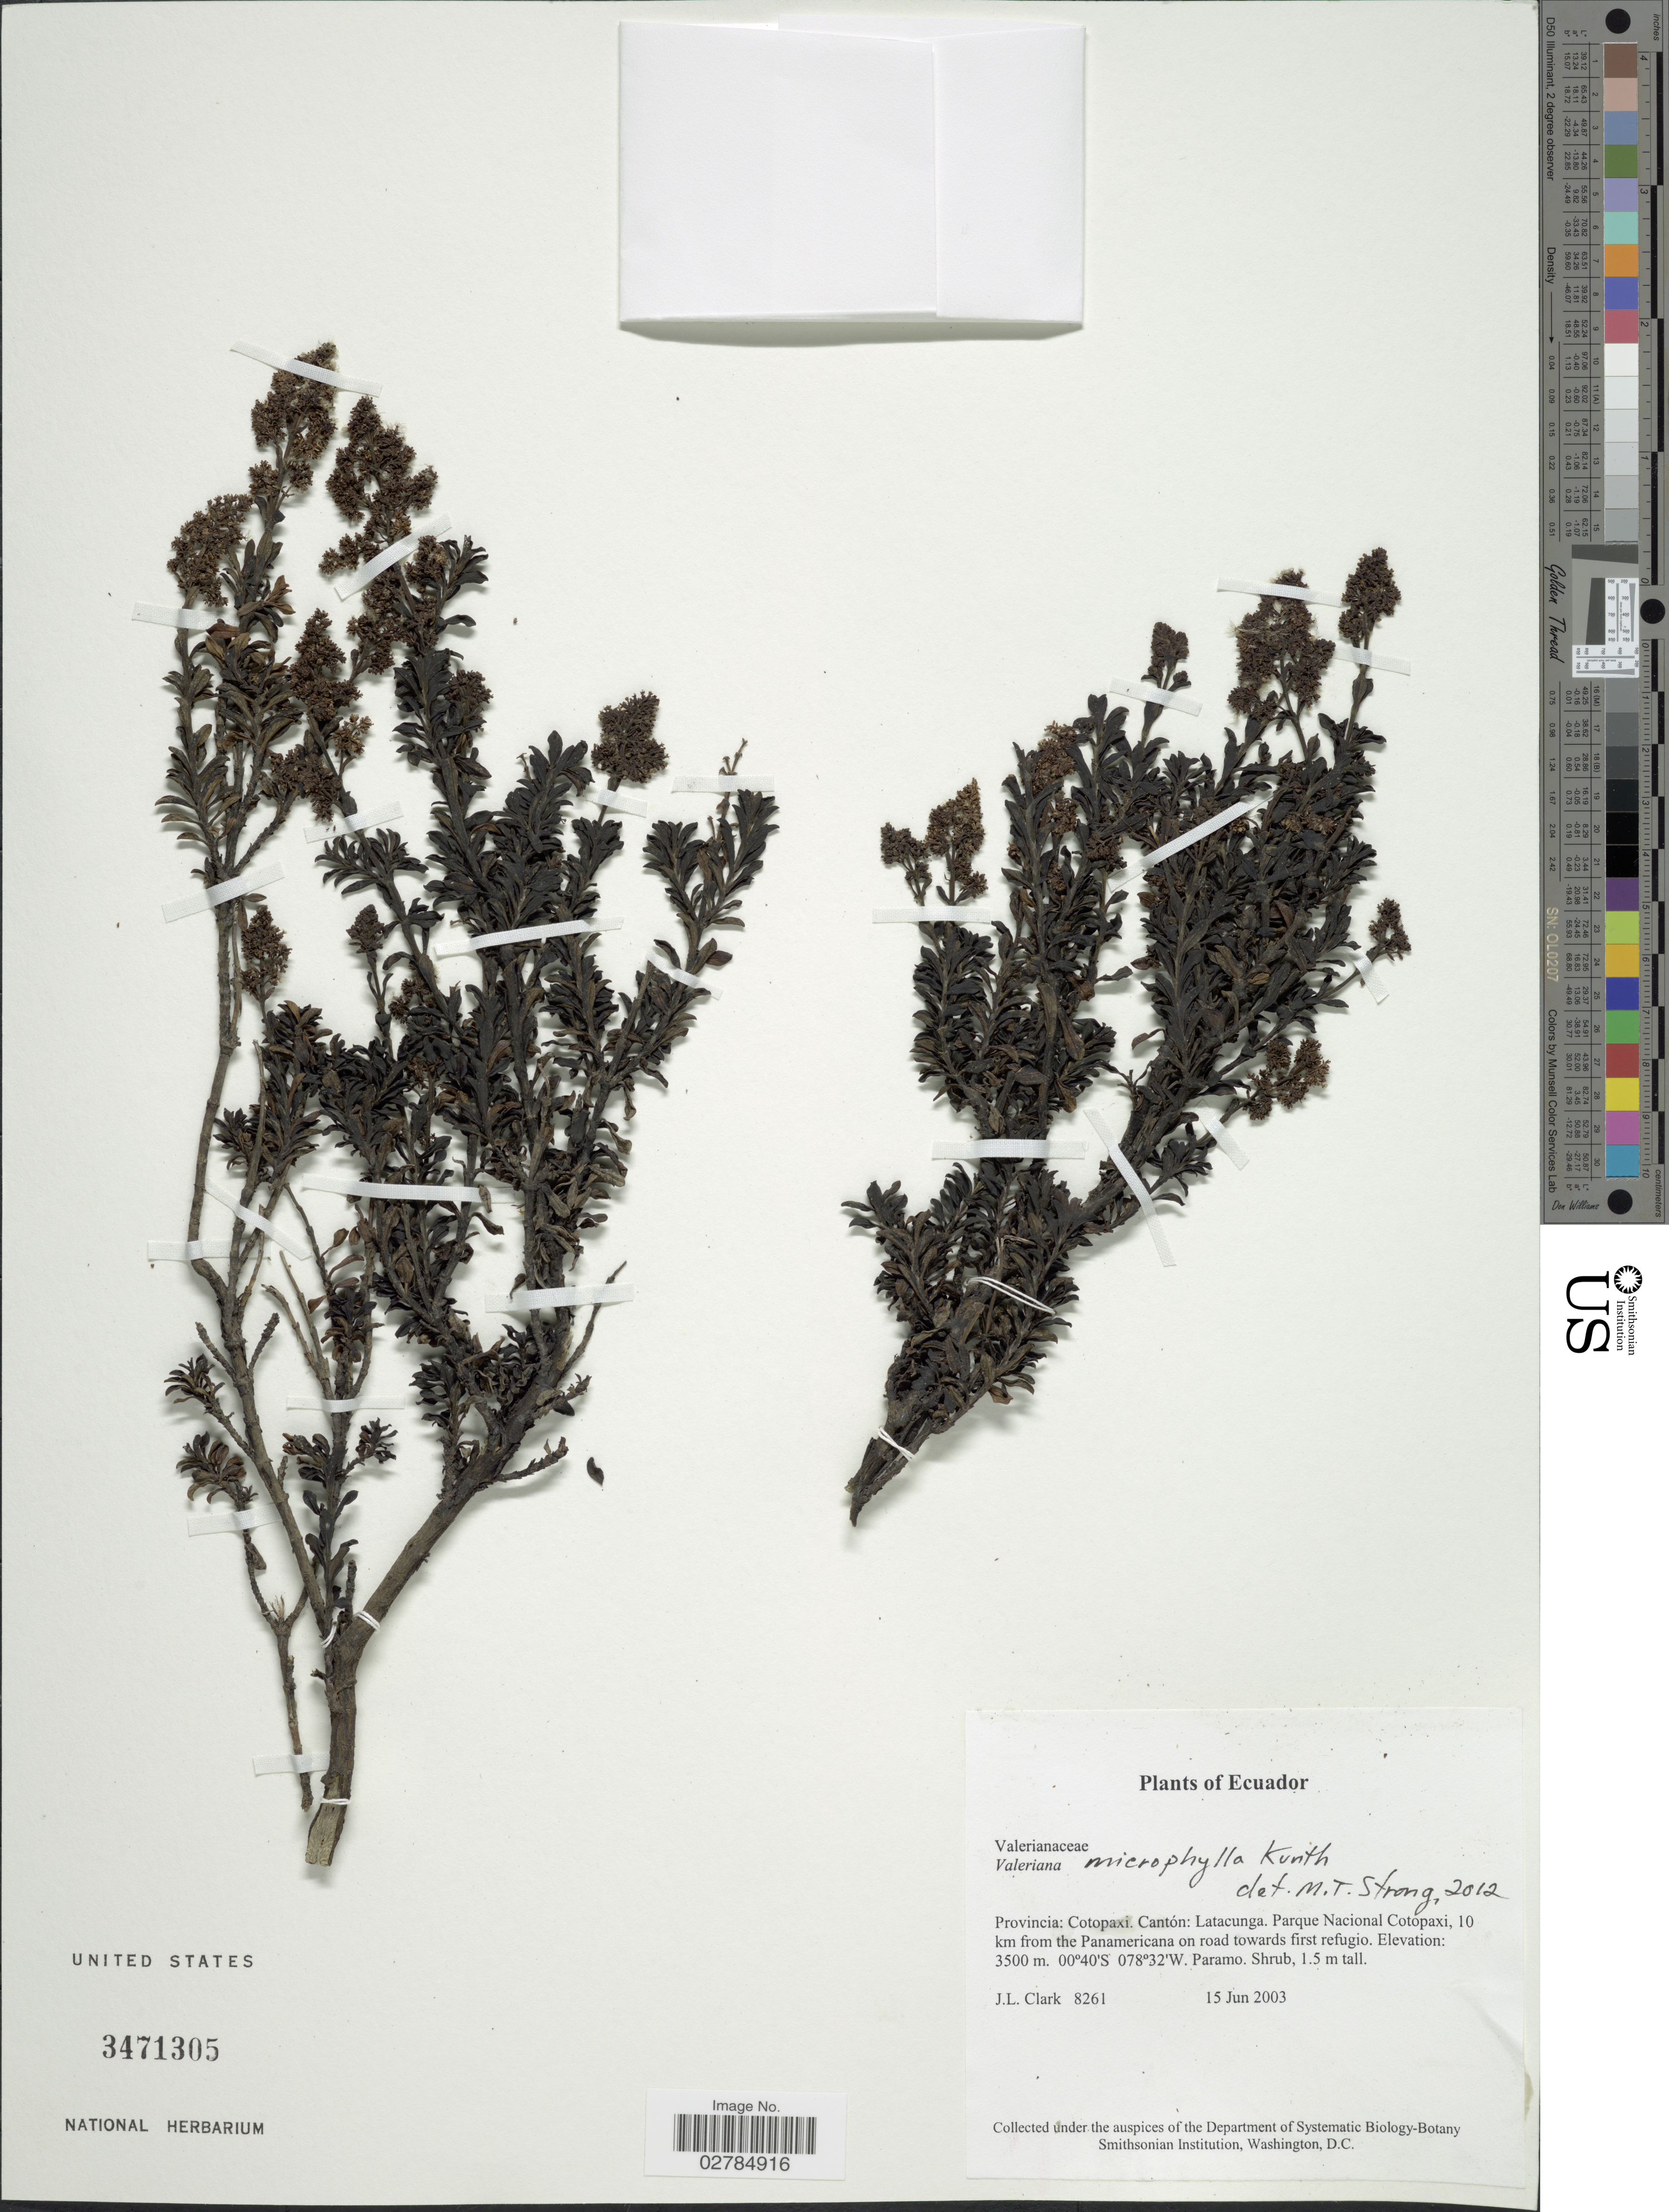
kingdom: Plantae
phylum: Tracheophyta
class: Magnoliopsida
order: Dipsacales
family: Caprifoliaceae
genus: Valeriana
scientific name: Valeriana microphylla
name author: Kunth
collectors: J. L. Clark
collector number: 8261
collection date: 2003-06-15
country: Ecuador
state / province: Cotopaxi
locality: Cantón: Latacunga. Parque Nacional Cotopaxi, 10 km from the Panamericana on road towards first refugio.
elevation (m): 3500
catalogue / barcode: US 3471305